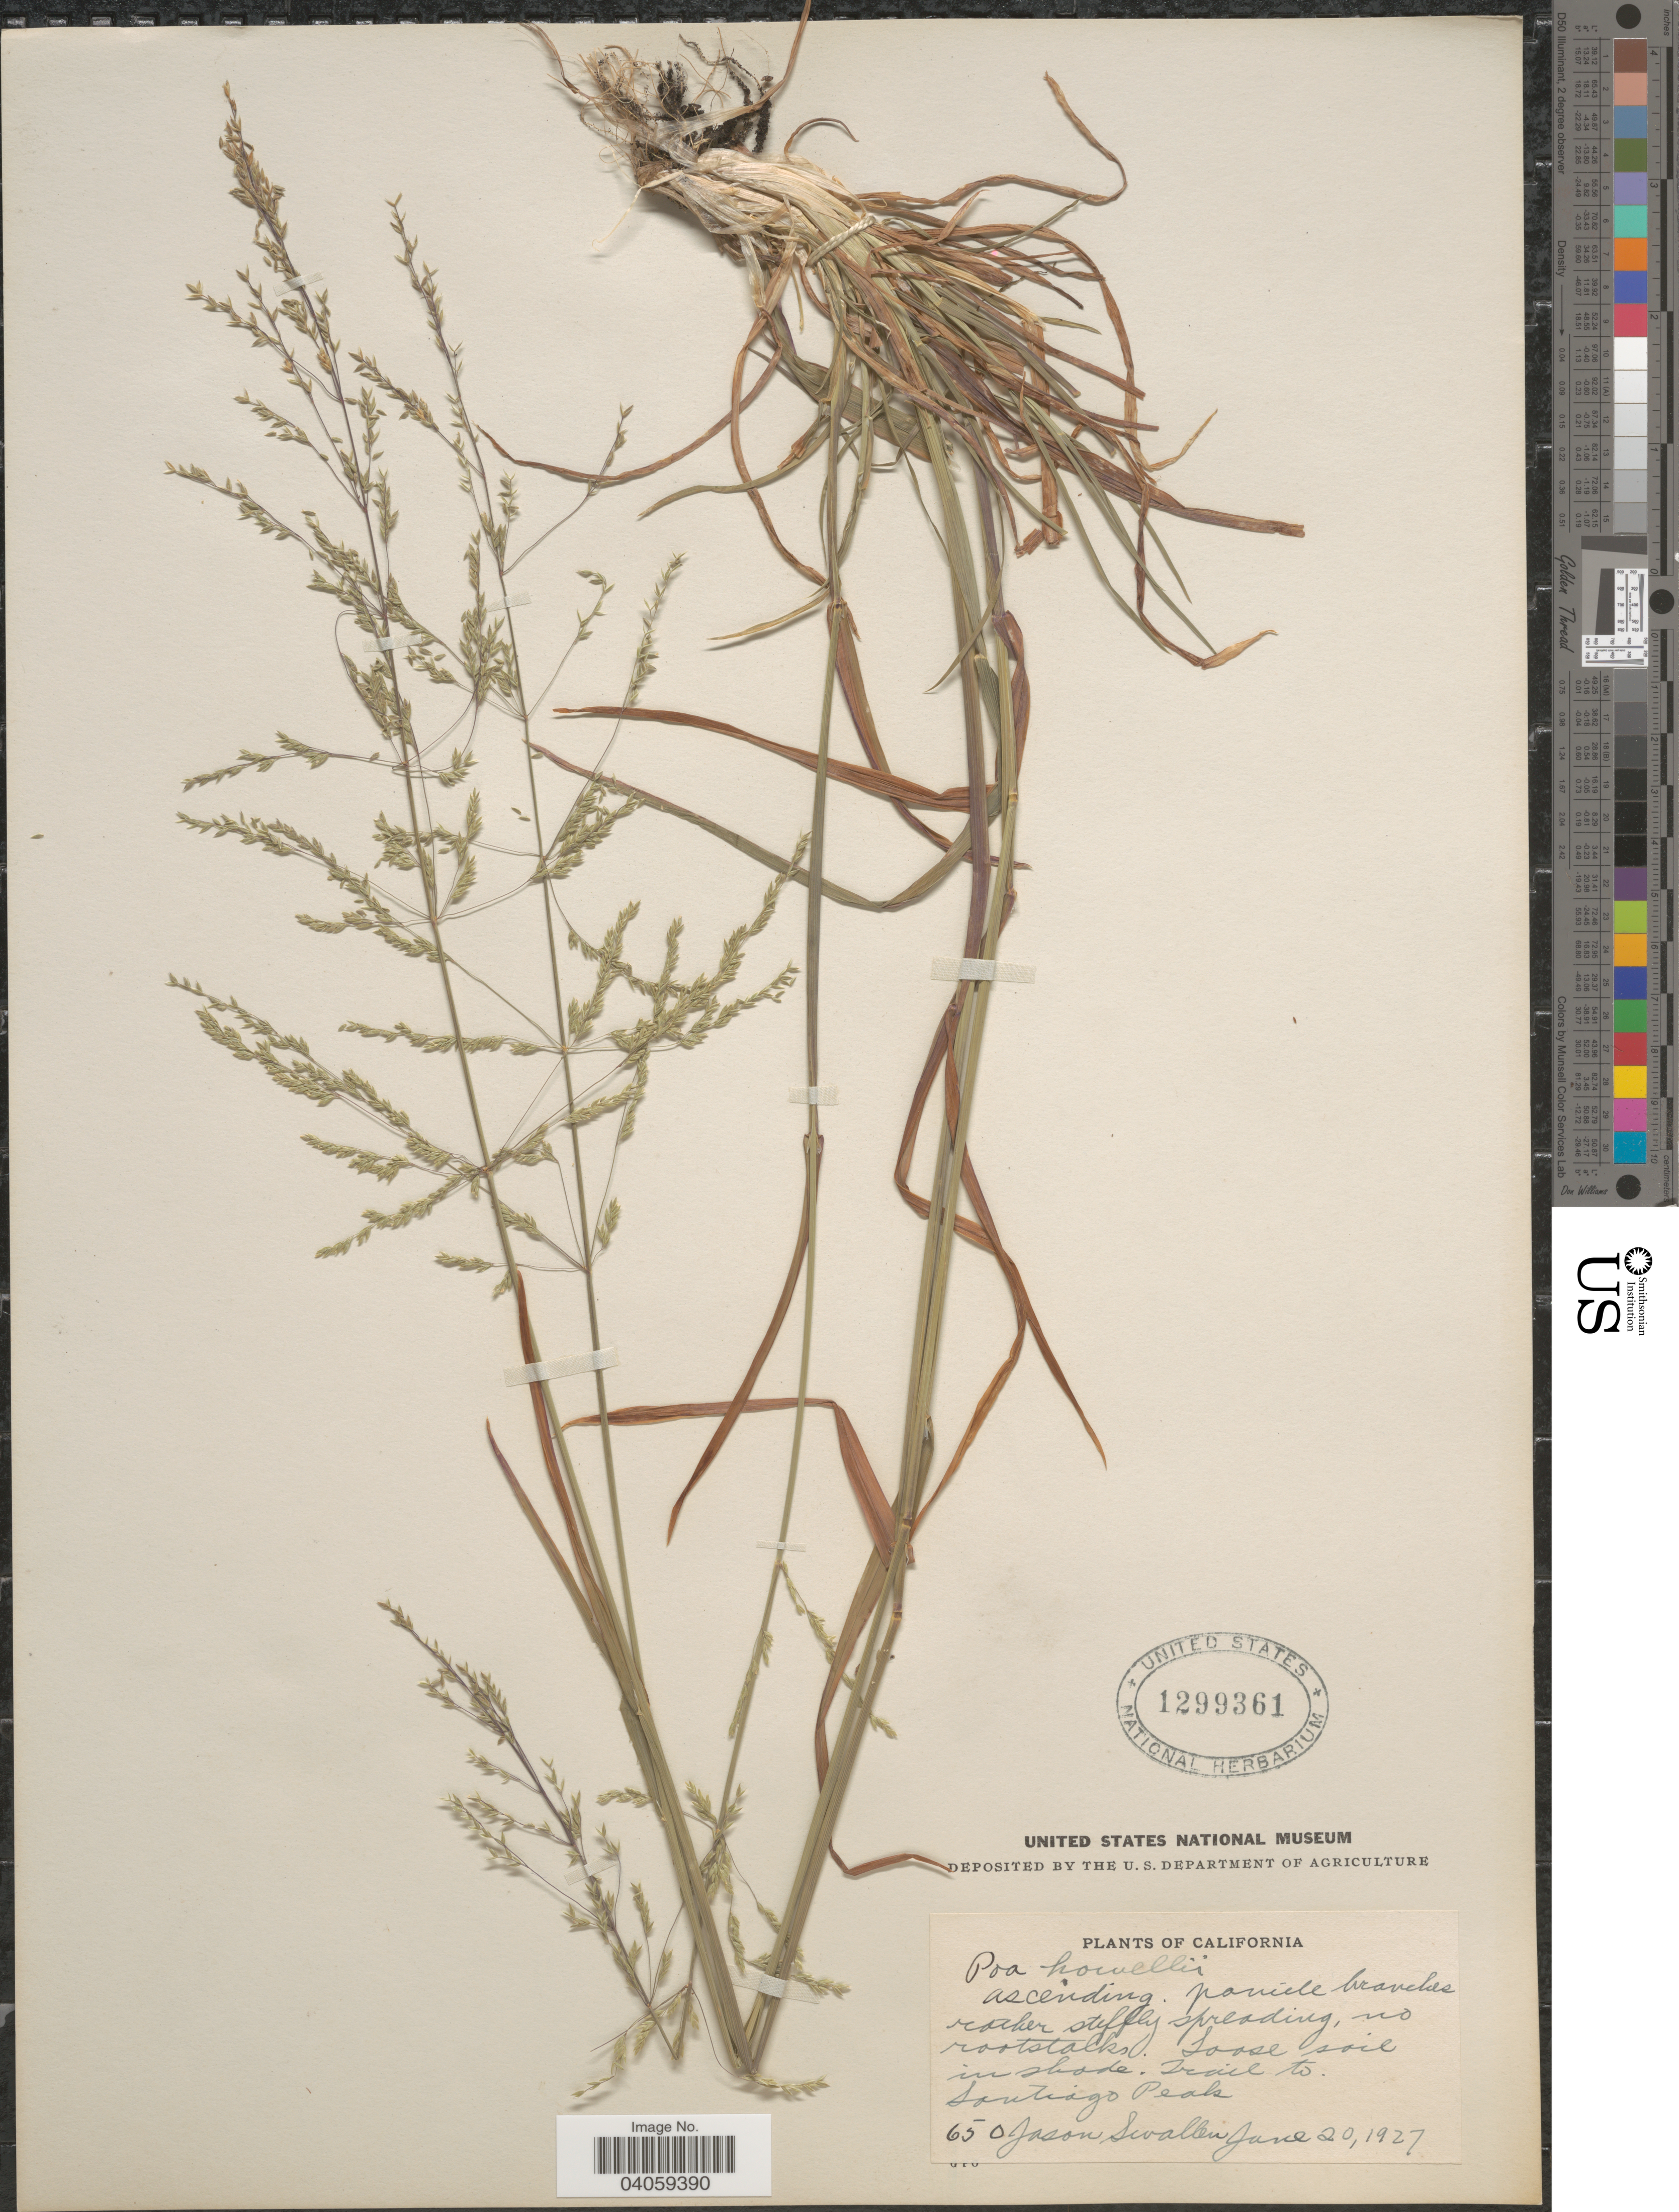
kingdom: Plantae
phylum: Tracheophyta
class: Liliopsida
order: Poales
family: Poaceae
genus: Poa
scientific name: Poa howellii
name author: Vasey & Scribn.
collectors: J. R. Swallen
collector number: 650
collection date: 1927-06-20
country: United States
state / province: California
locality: Trail to Santiago Peaks.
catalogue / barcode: US 1299361